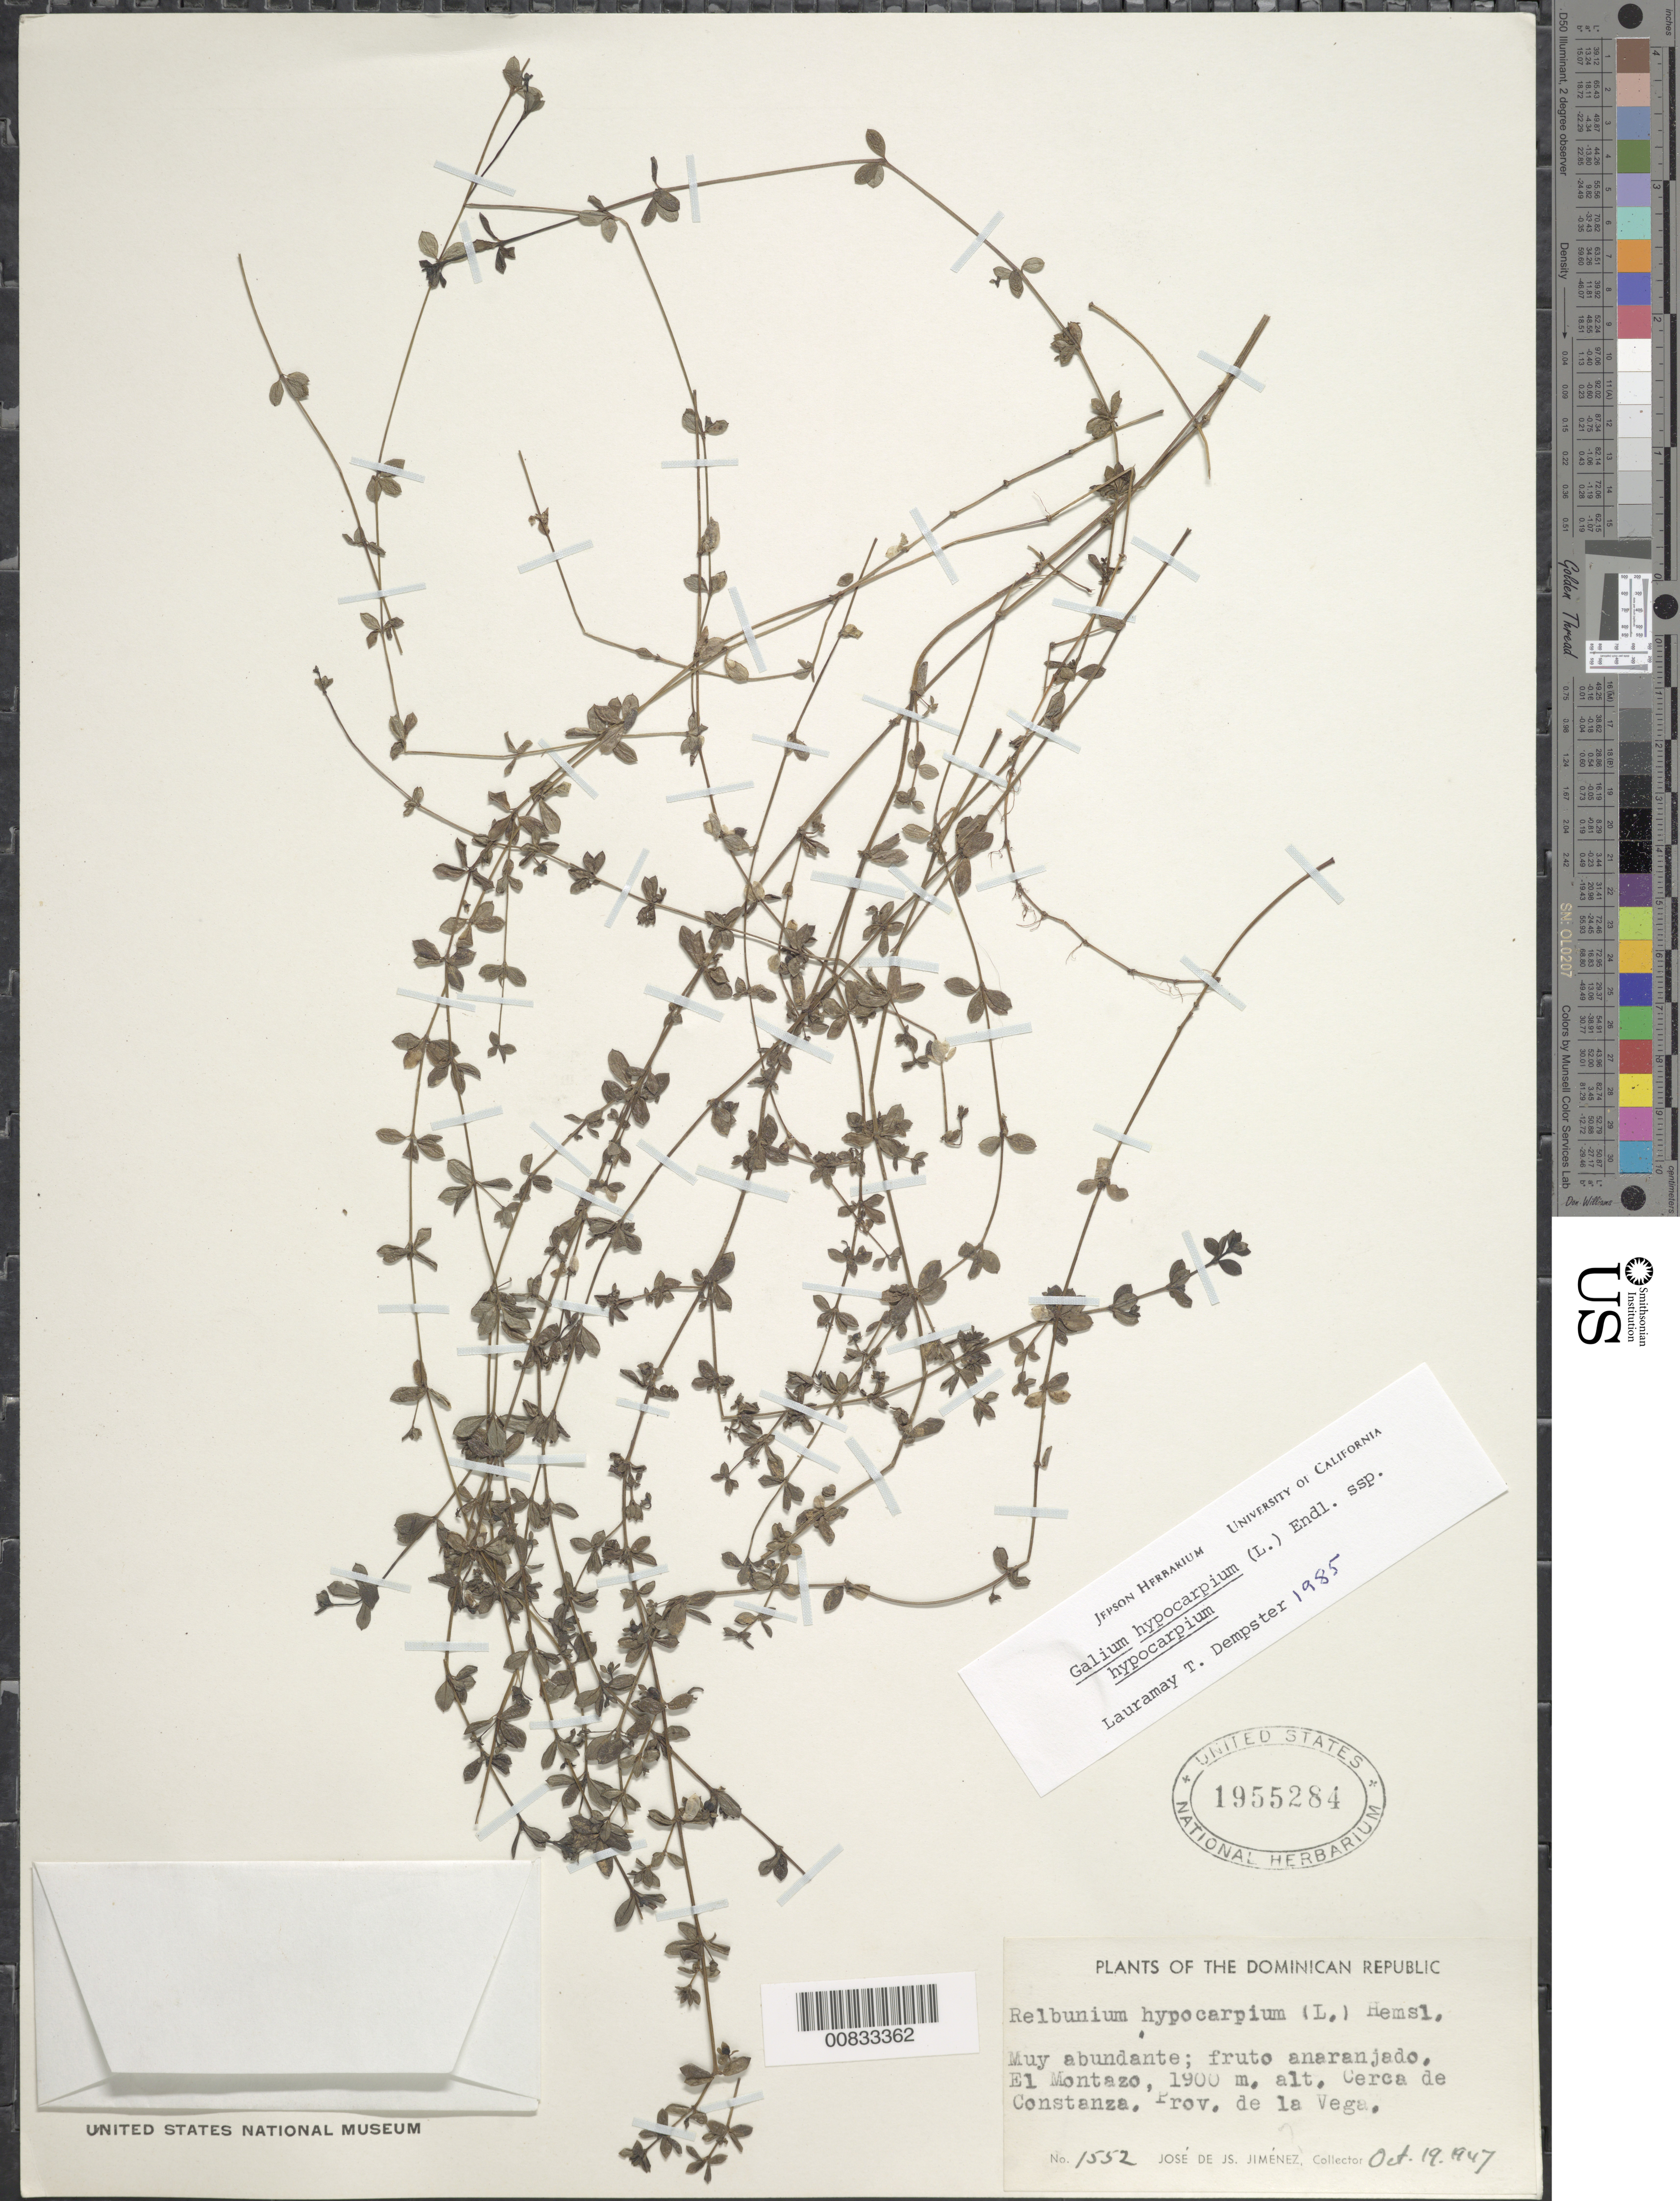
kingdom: Plantae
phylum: Tracheophyta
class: Magnoliopsida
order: Gentianales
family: Rubiaceae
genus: Galium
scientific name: Galium hypocarpium subsp. hypocarpium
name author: (L.) Endl. ex Griseb.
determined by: Dempster, L. T.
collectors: J. J. Jiménez Almonte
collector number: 1552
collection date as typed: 19 Oct 1947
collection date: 1947-10-19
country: Dominican Republic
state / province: La Vega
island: Hispaniola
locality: El Montazo, Cerca de Constanza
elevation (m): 1900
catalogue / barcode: US 1955284